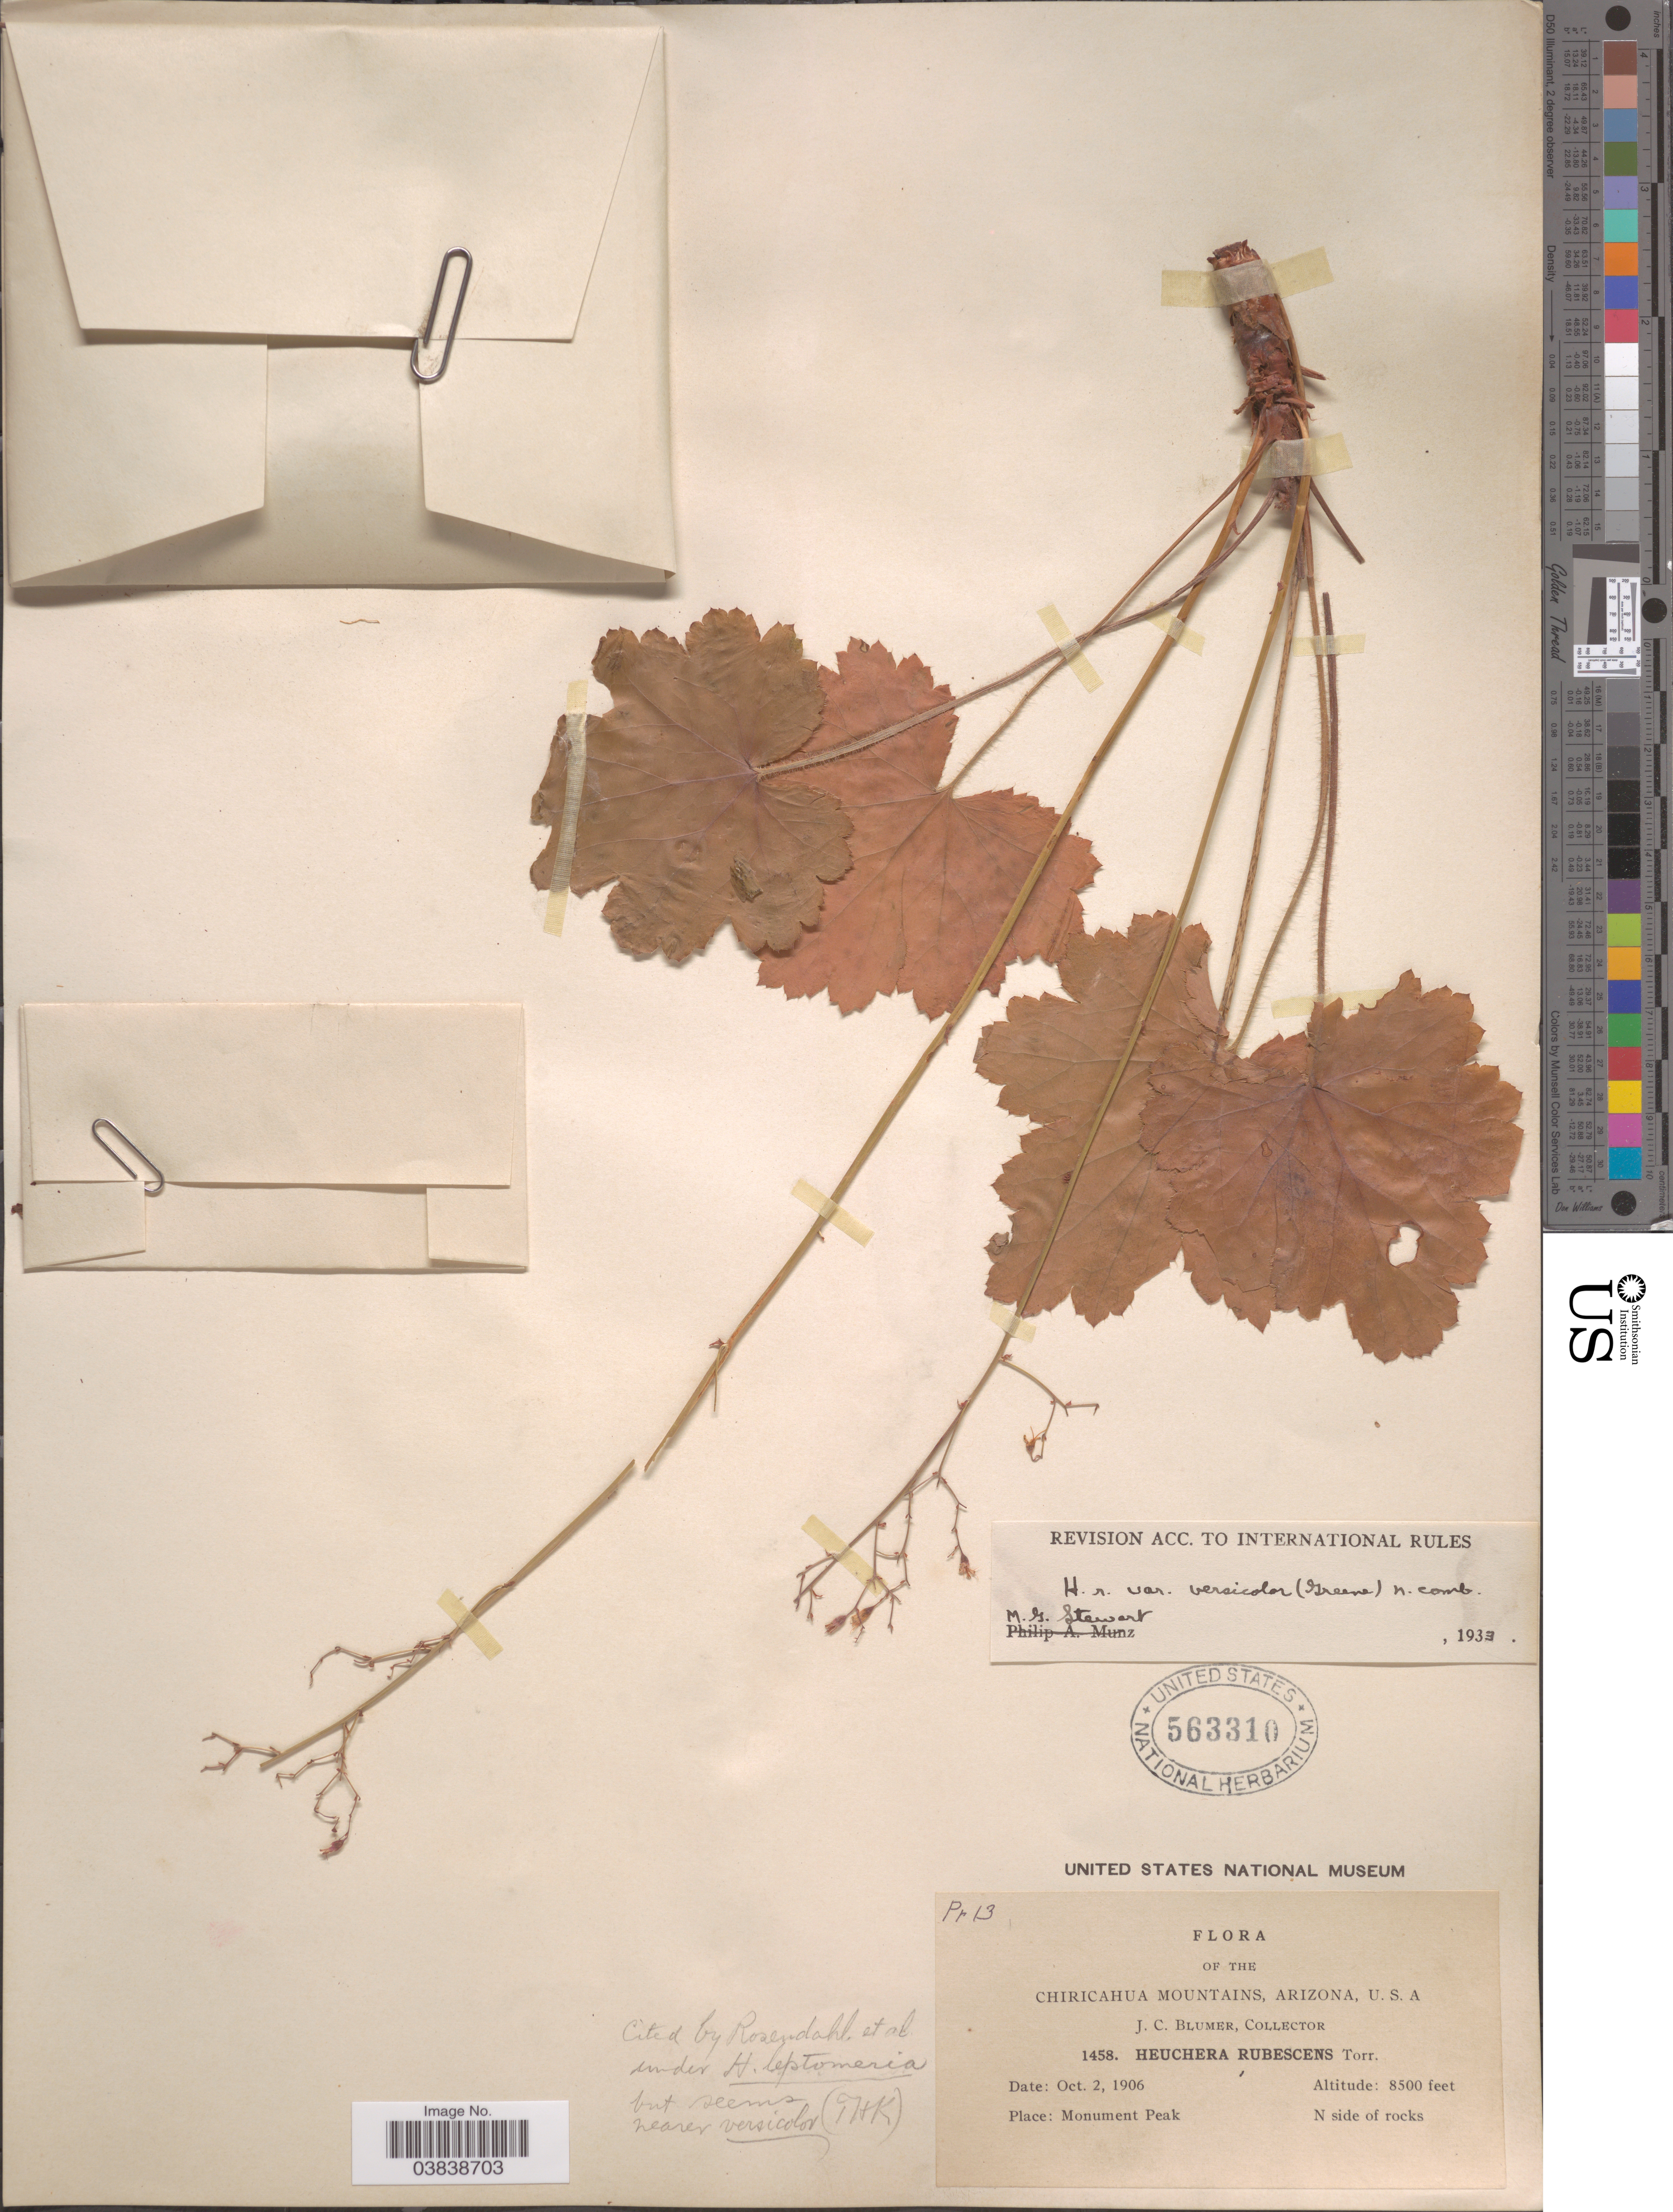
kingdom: Plantae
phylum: Tracheophyta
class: Magnoliopsida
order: Saxifragales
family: Saxifragaceae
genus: Heuchera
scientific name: Heuchera leptomeria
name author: Greene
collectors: J. C. Blumer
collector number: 1458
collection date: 1906-10-02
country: United States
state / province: Arizona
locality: Chiricahua Mountains. Monument Peak. N side of rocks.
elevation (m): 2591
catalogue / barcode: US 563310